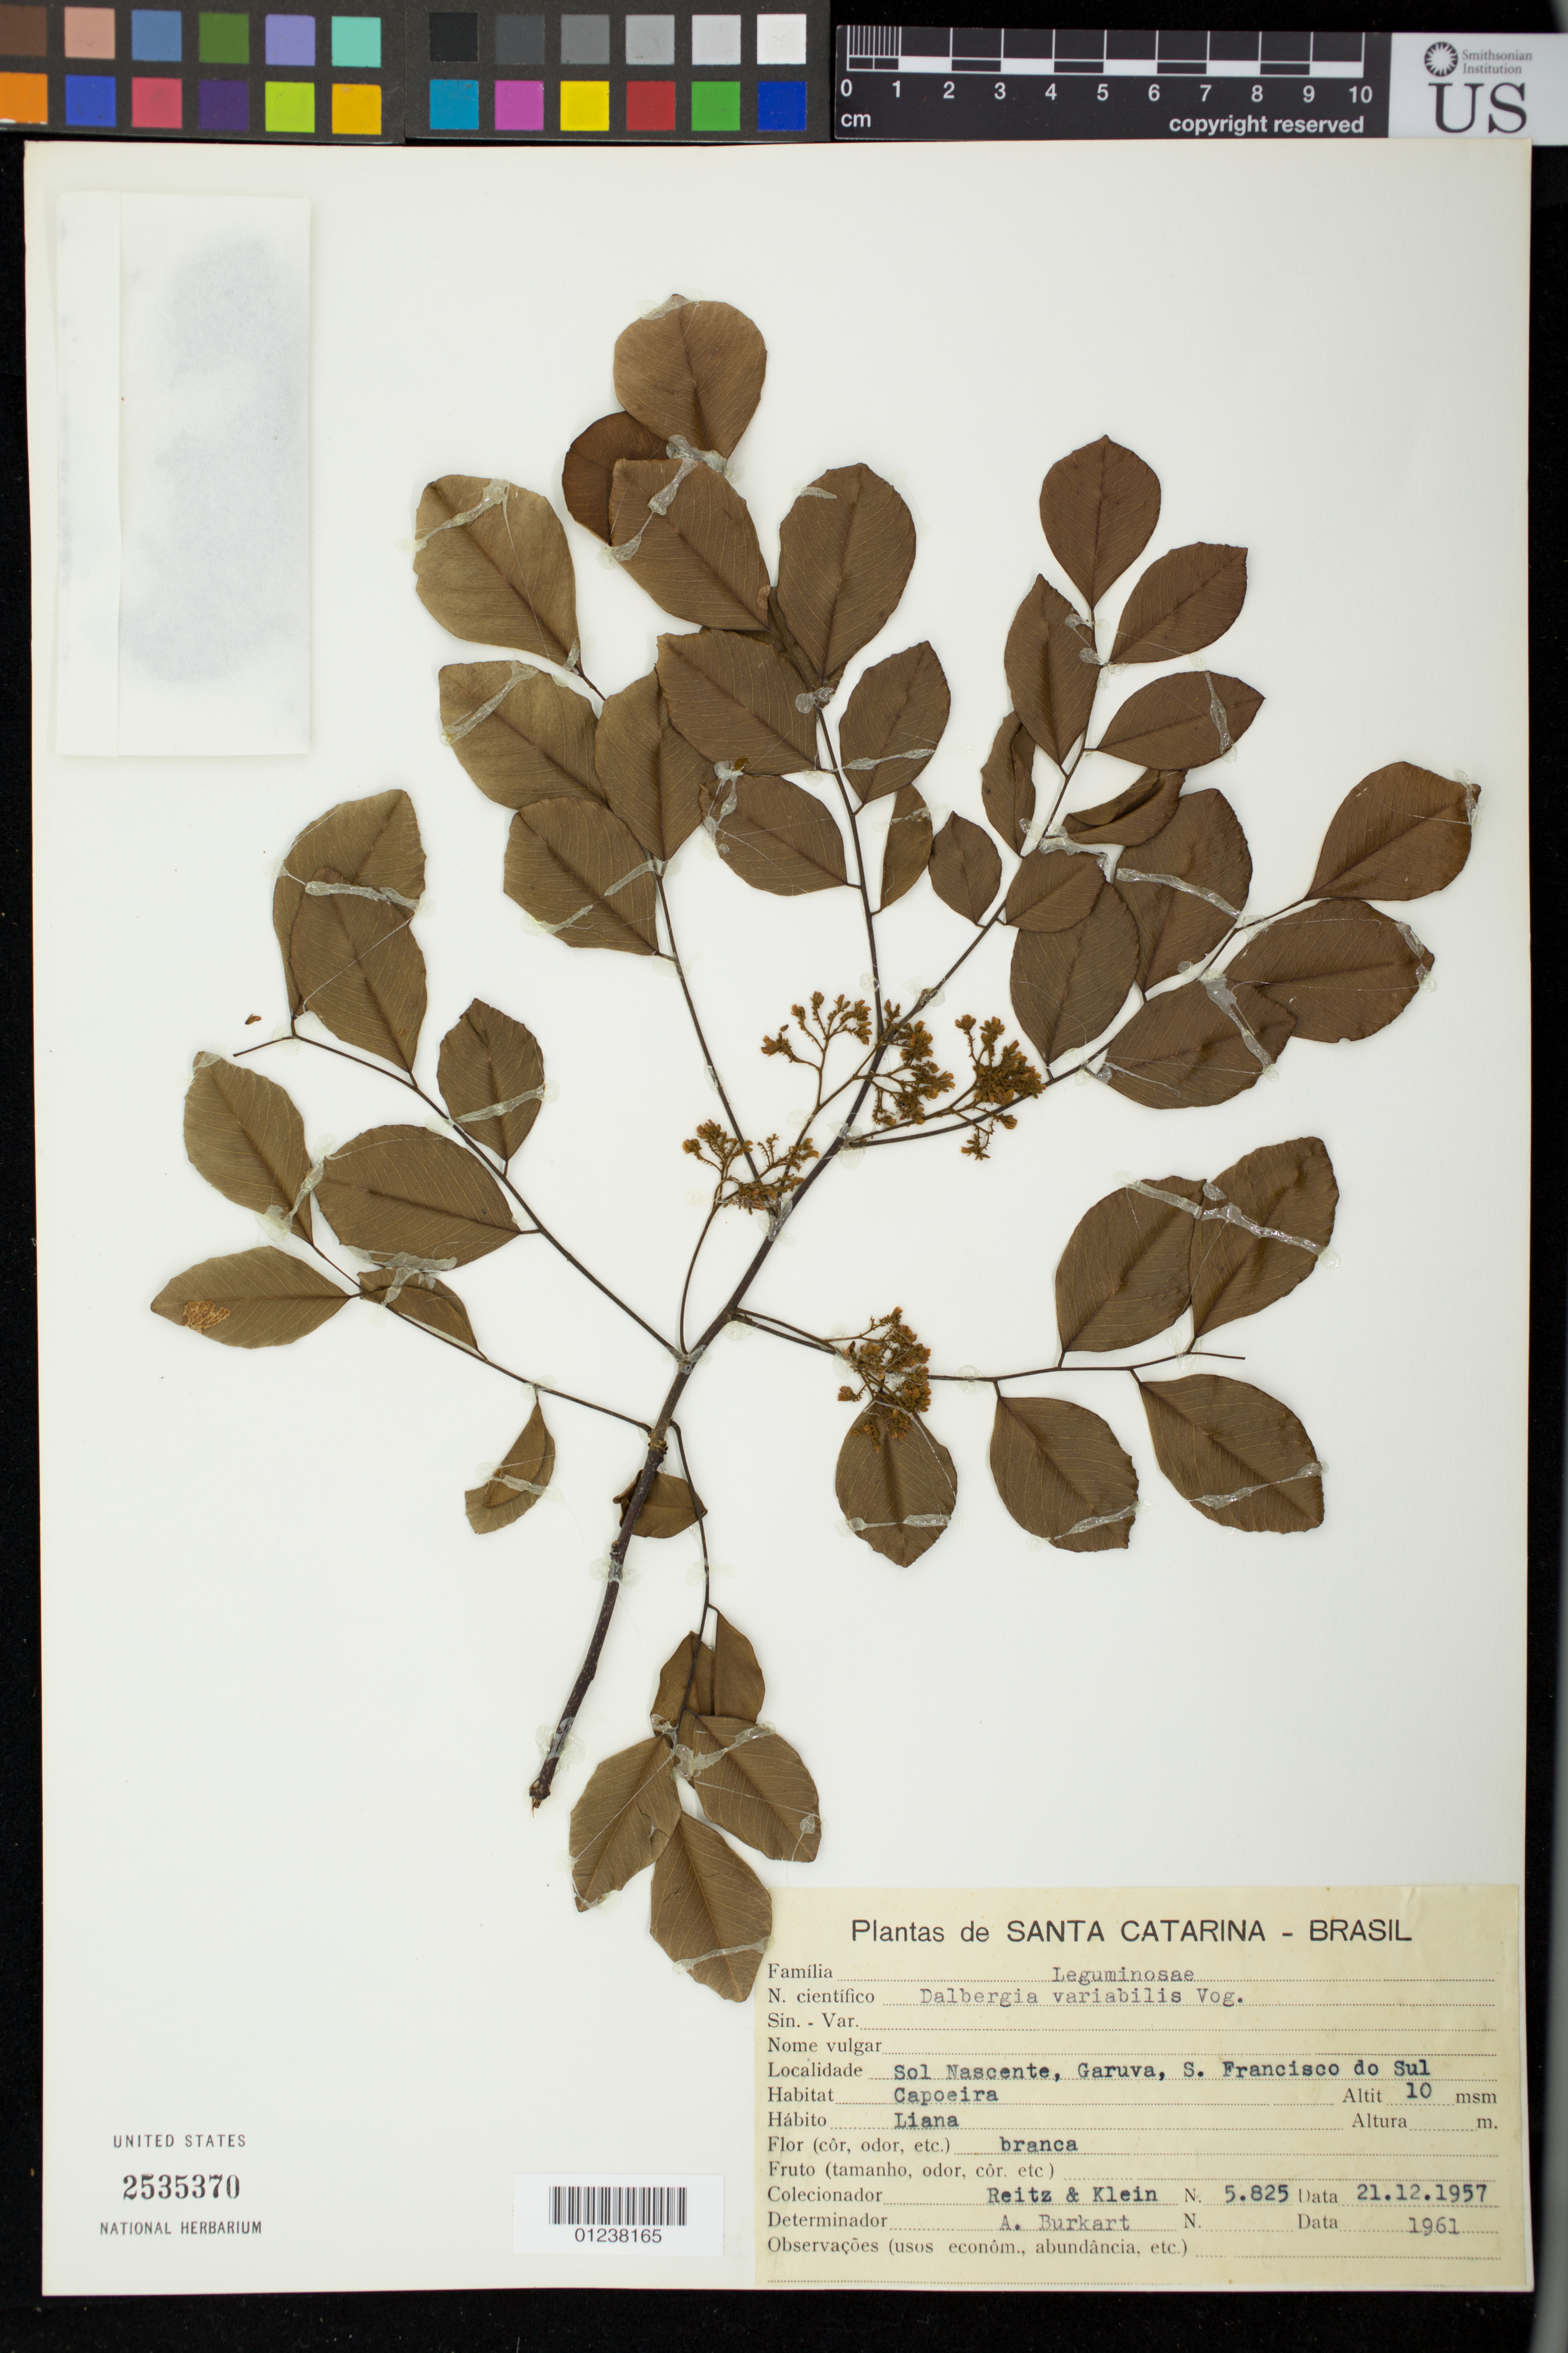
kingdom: Plantae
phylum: Tracheophyta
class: Magnoliopsida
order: Fabales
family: Fabaceae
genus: Dalbergia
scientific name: Dalbergia frutescens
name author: (Vell.) Britton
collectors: R. Reitz & R. M. Klein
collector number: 5825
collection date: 1957-12-21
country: Brazil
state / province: Santa Catarina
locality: Sol Nascente, Garuva, S. Francisco do Sul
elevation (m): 10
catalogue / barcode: US 2535370